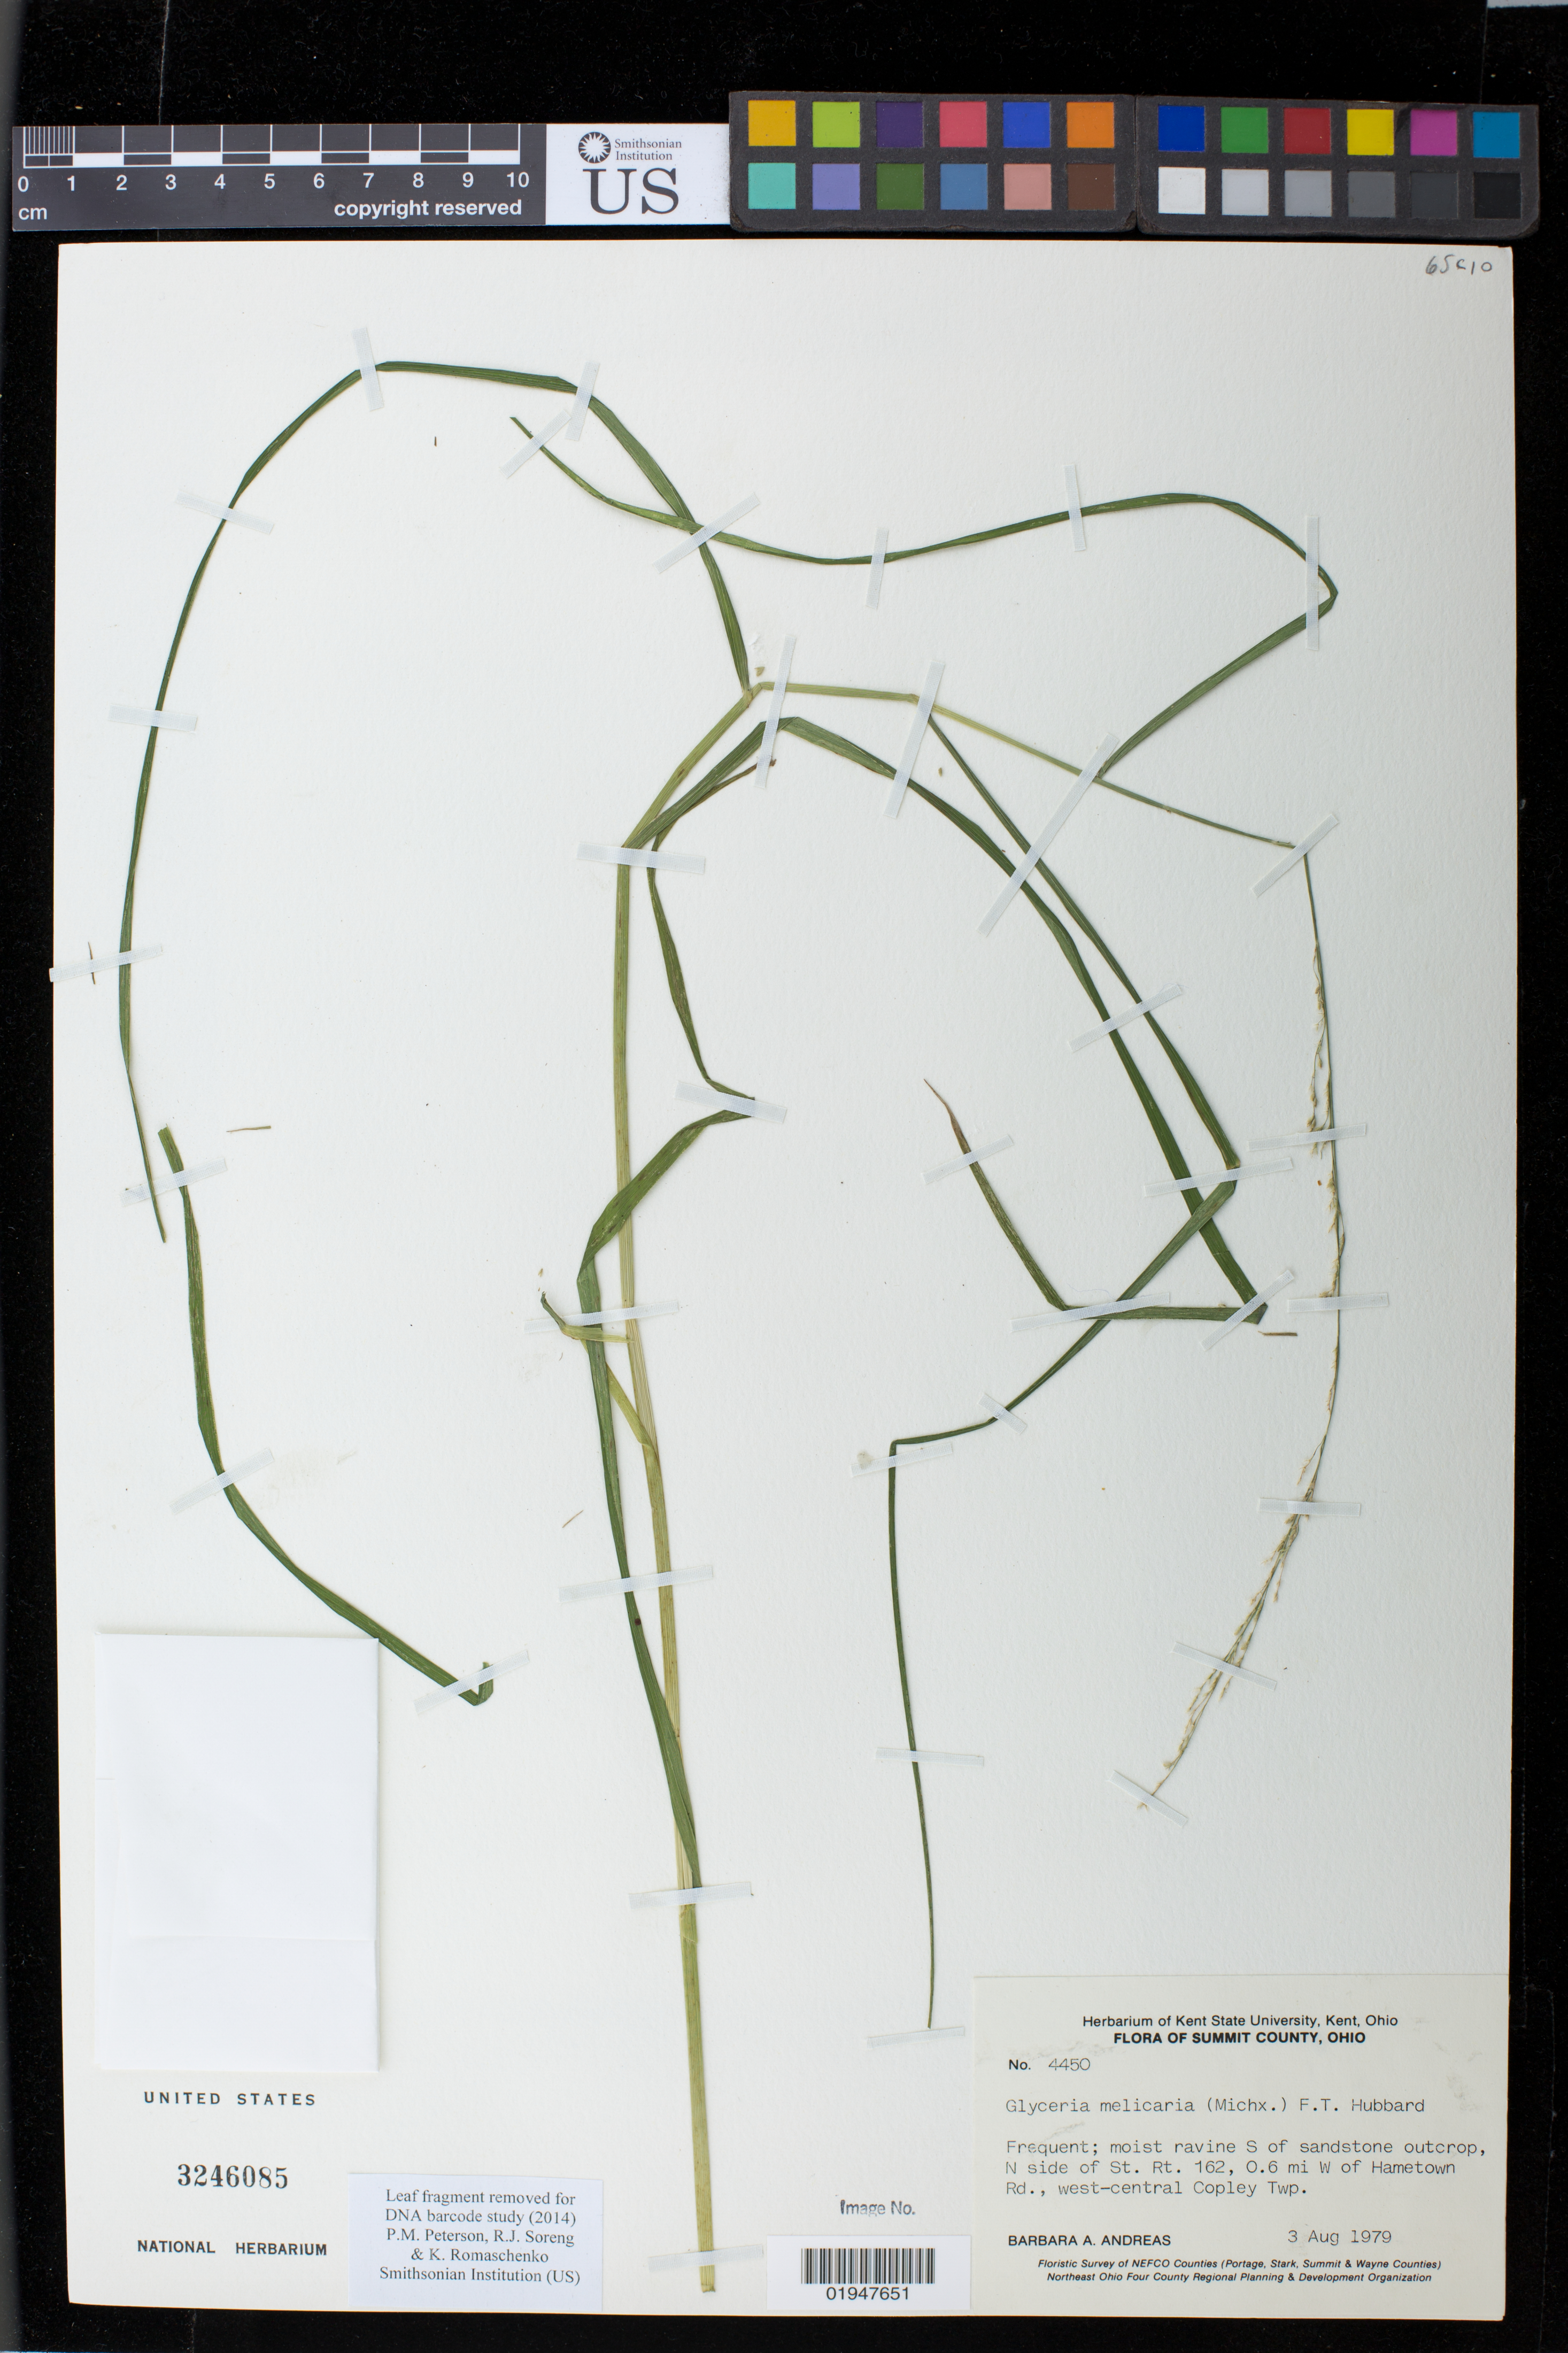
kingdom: Plantae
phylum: Tracheophyta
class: Liliopsida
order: Poales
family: Poaceae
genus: Glyceria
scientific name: Glyceria melicaria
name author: (Michx.) F.T. Hubb.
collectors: B. A. Andreas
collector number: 4450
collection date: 1979-08-03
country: United States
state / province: Ohio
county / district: Summit County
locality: N side of St. Rt. 162, 0.6 mi W of Hametown Rd., west-central Copley Twp.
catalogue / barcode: US 3246085